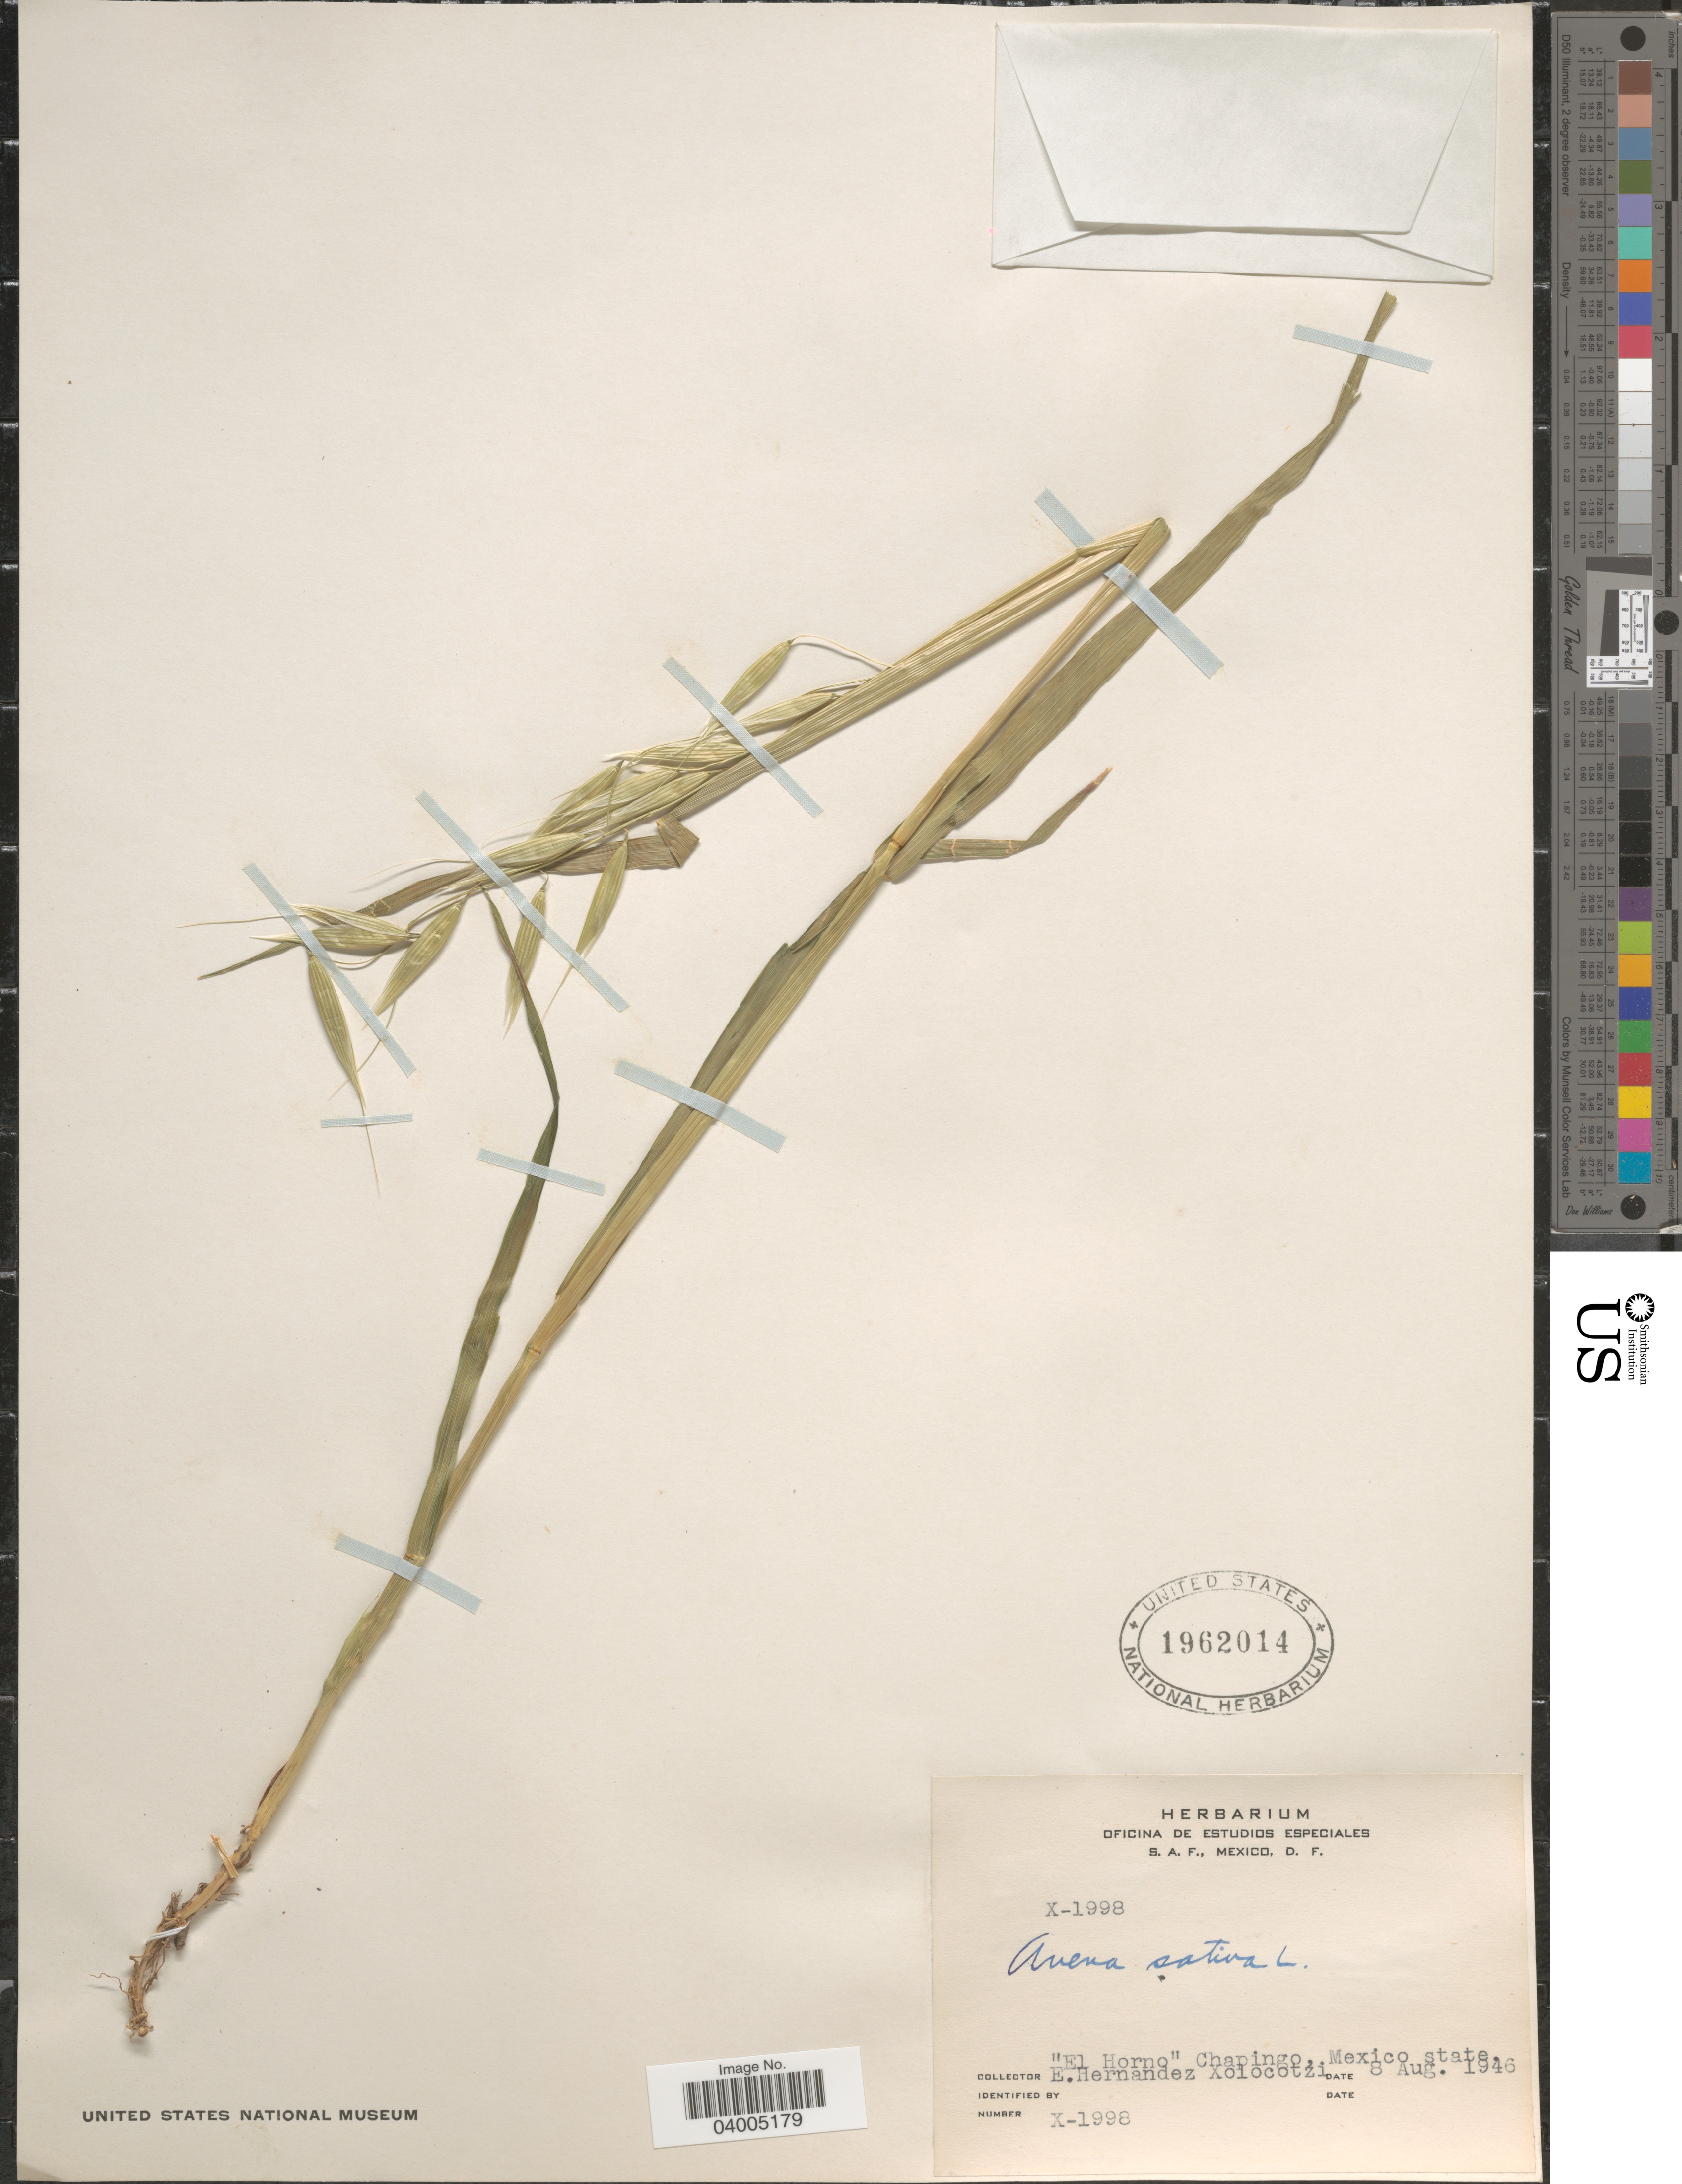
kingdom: Plantae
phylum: Tracheophyta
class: Liliopsida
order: Poales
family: Poaceae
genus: Avena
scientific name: Avena sativa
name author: L.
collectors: E. I. Hernández-X.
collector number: X-1998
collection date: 1946-08-08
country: Mexico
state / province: México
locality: El Horno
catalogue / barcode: US 1962014